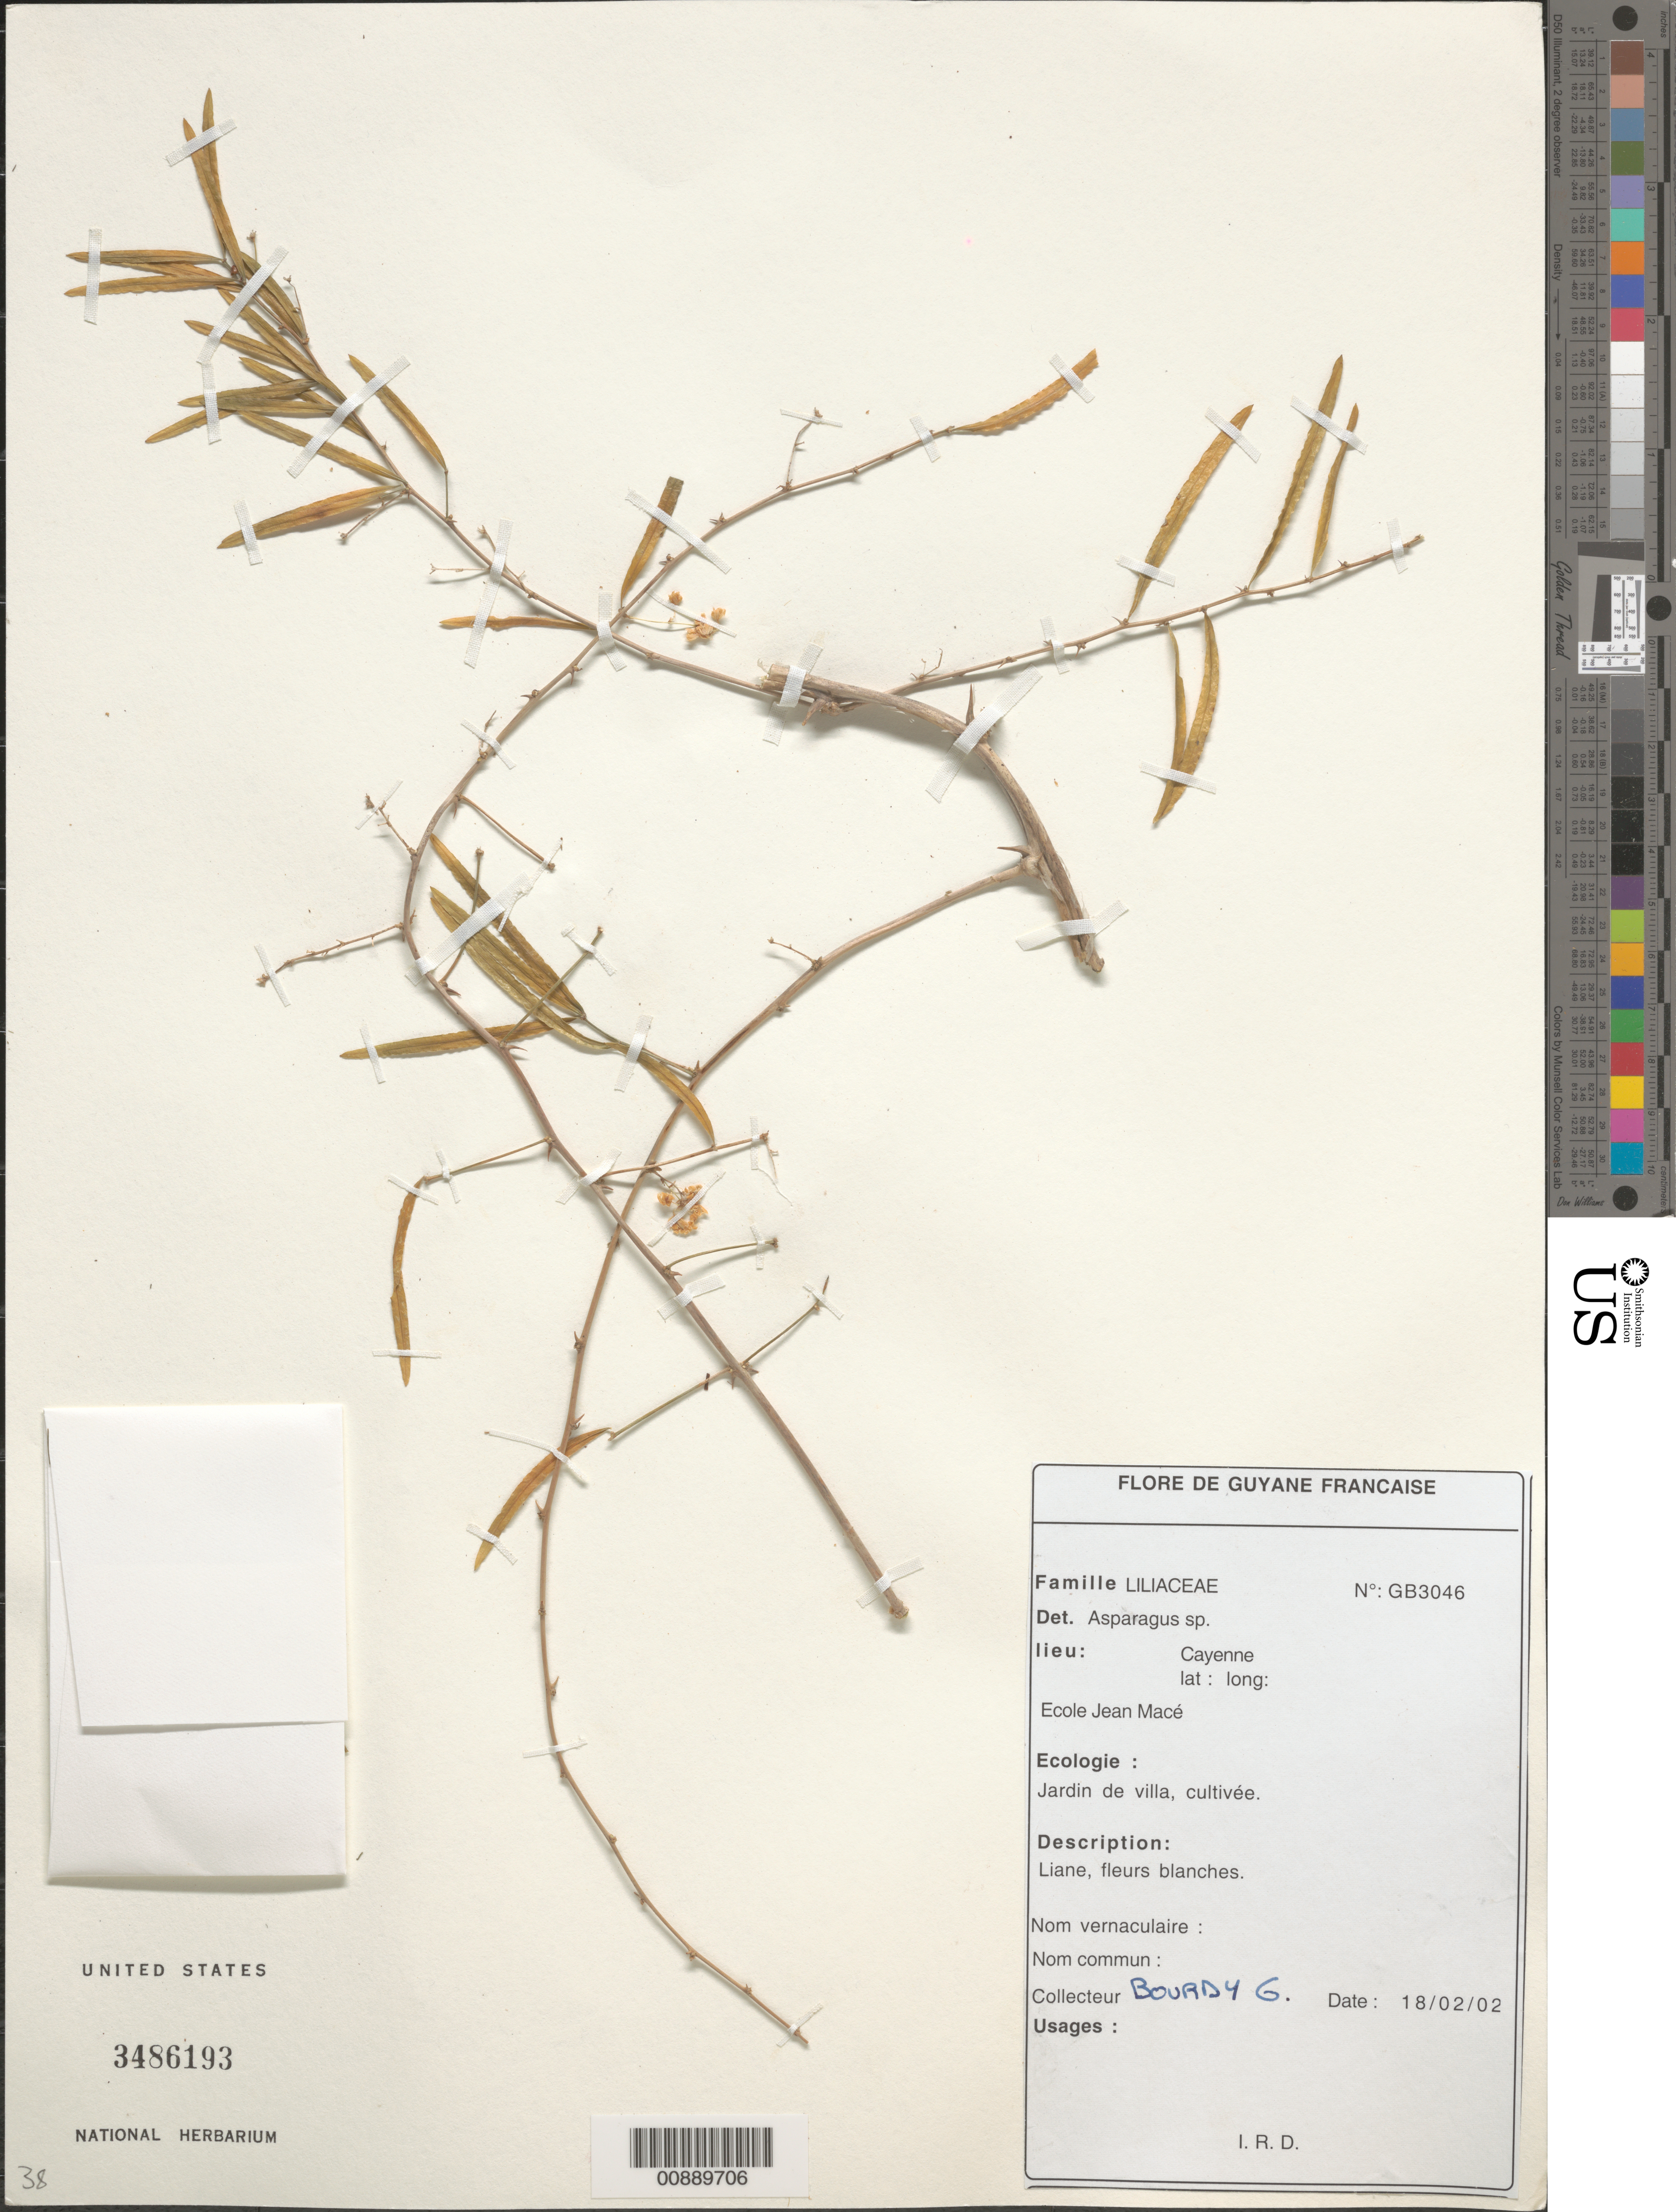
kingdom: Plantae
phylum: Tracheophyta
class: Liliopsida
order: Asparagales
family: Asparagaceae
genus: Asparagus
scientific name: Asparagus sp.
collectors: G. Bourdy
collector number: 3046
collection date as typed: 18-Feb-02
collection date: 2002-02-18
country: French Guiana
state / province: Cayenne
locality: Cayenne, Ecole Jean Macé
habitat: Jardin de villa, cultivée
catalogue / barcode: US 3486193